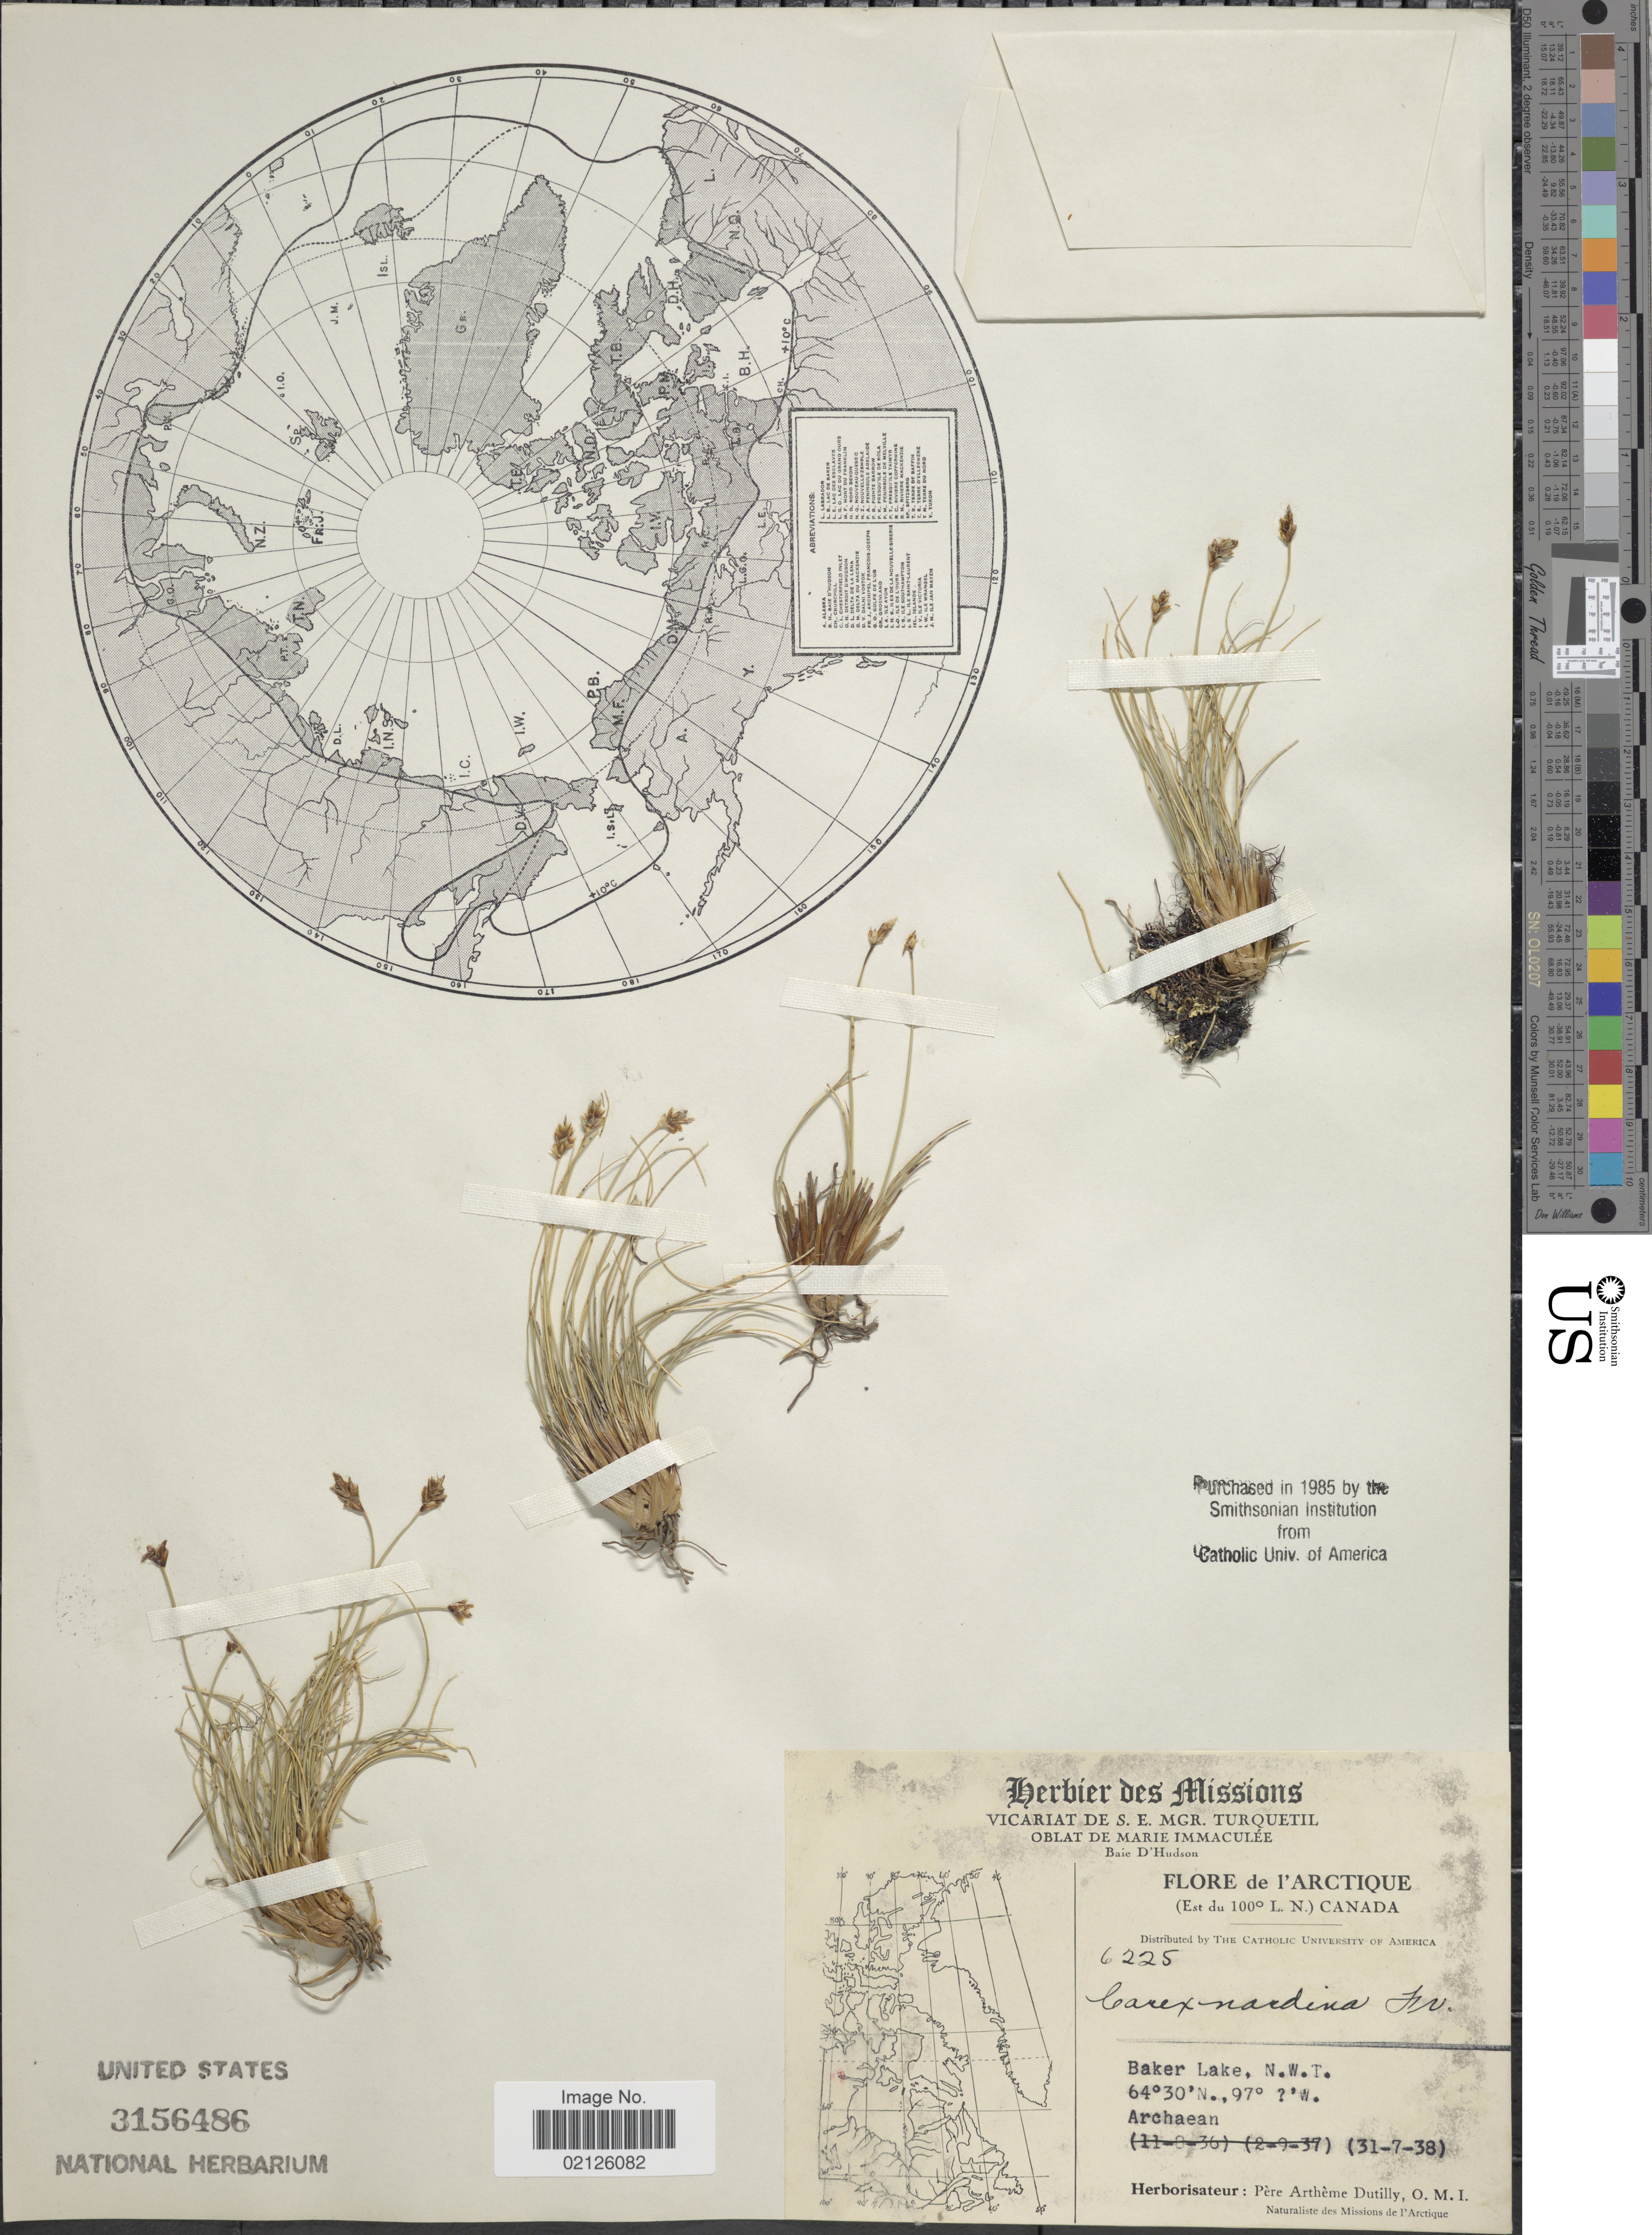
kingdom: Plantae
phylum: Tracheophyta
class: Liliopsida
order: Poales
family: Cyperaceae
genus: Carex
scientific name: Carex nardina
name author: (Hornem.) Fr.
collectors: P. Dutilly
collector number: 6225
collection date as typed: Transcribed d/m/y: 31/7/38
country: Canada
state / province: Nunavut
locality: De l'Arctique (Est du 100° L.N.), Baker Lake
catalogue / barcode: US 3156486